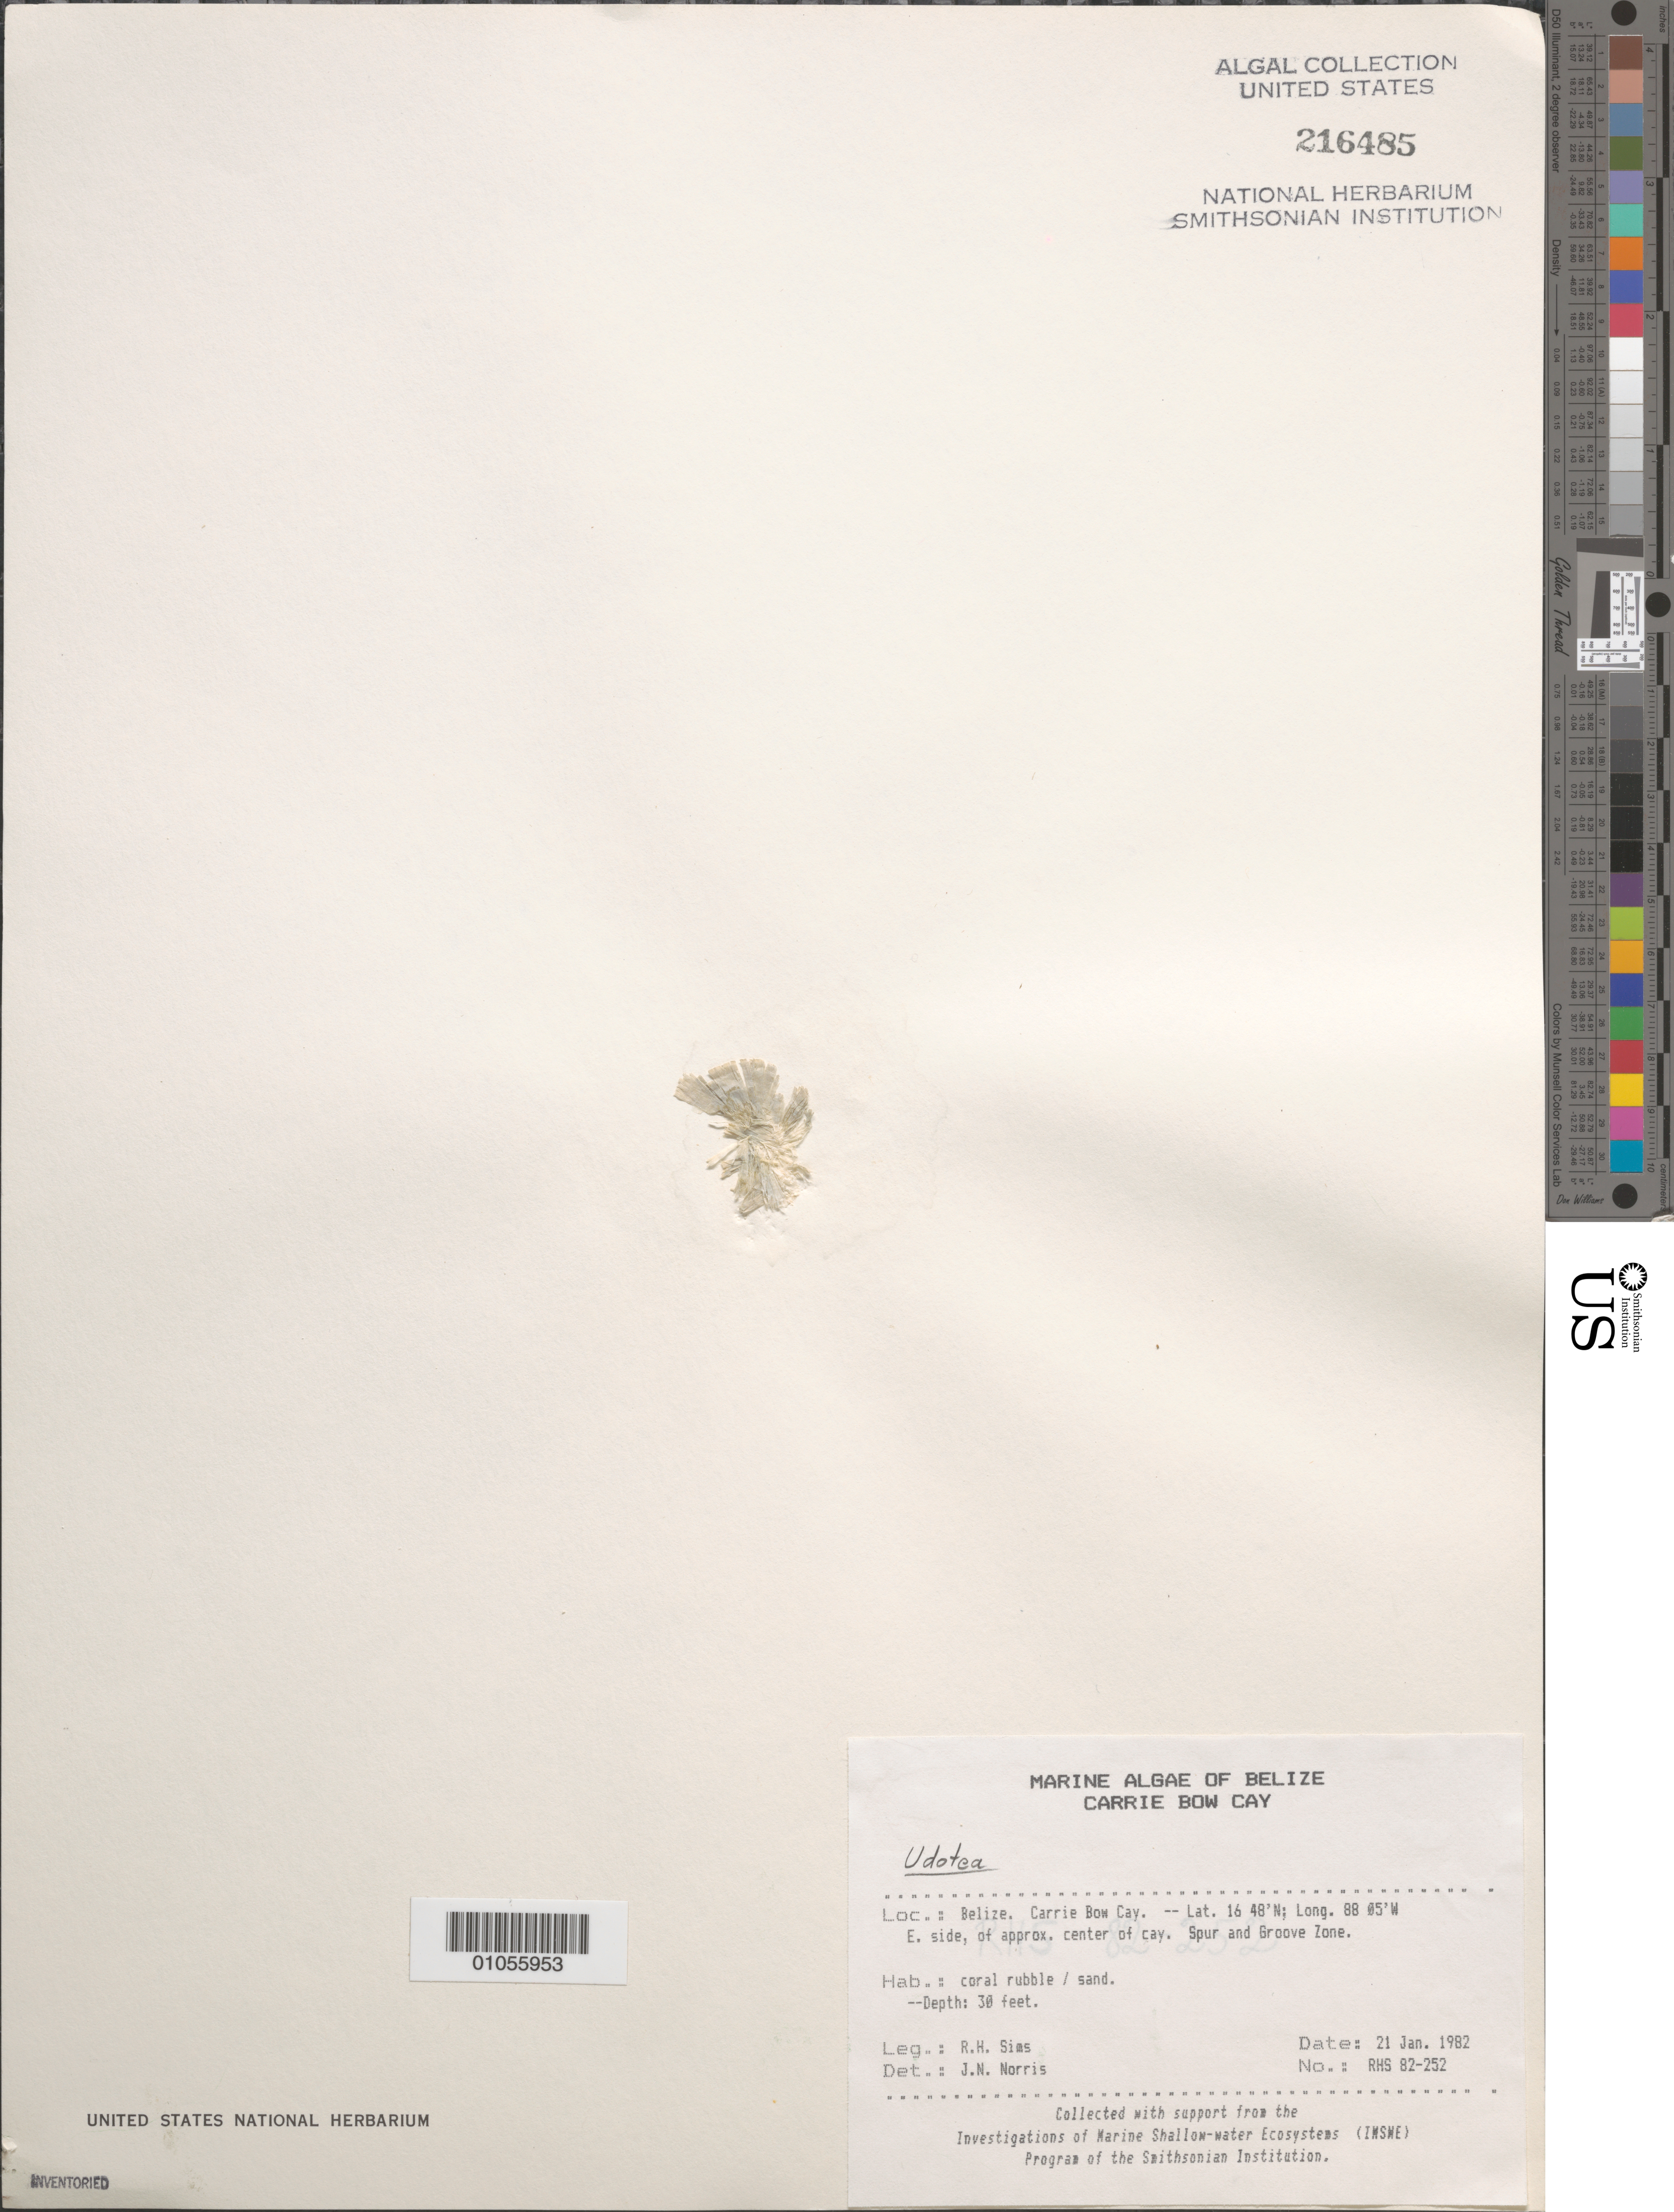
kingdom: Plantae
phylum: Chlorophyta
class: Ulvophyceae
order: Bryopsidales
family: Udoteaceae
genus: Udotea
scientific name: Udotea sp.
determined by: Norris, James N.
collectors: R. H. Sims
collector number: RHS 82-252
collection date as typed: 21 Jan 1982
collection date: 1982-01-21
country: Belize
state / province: Stann Creek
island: Carrie Bow Cay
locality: Spur and groove zone, east side of approx. cemter of the cay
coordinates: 16 48'N, 88 05'W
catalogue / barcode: US 216485